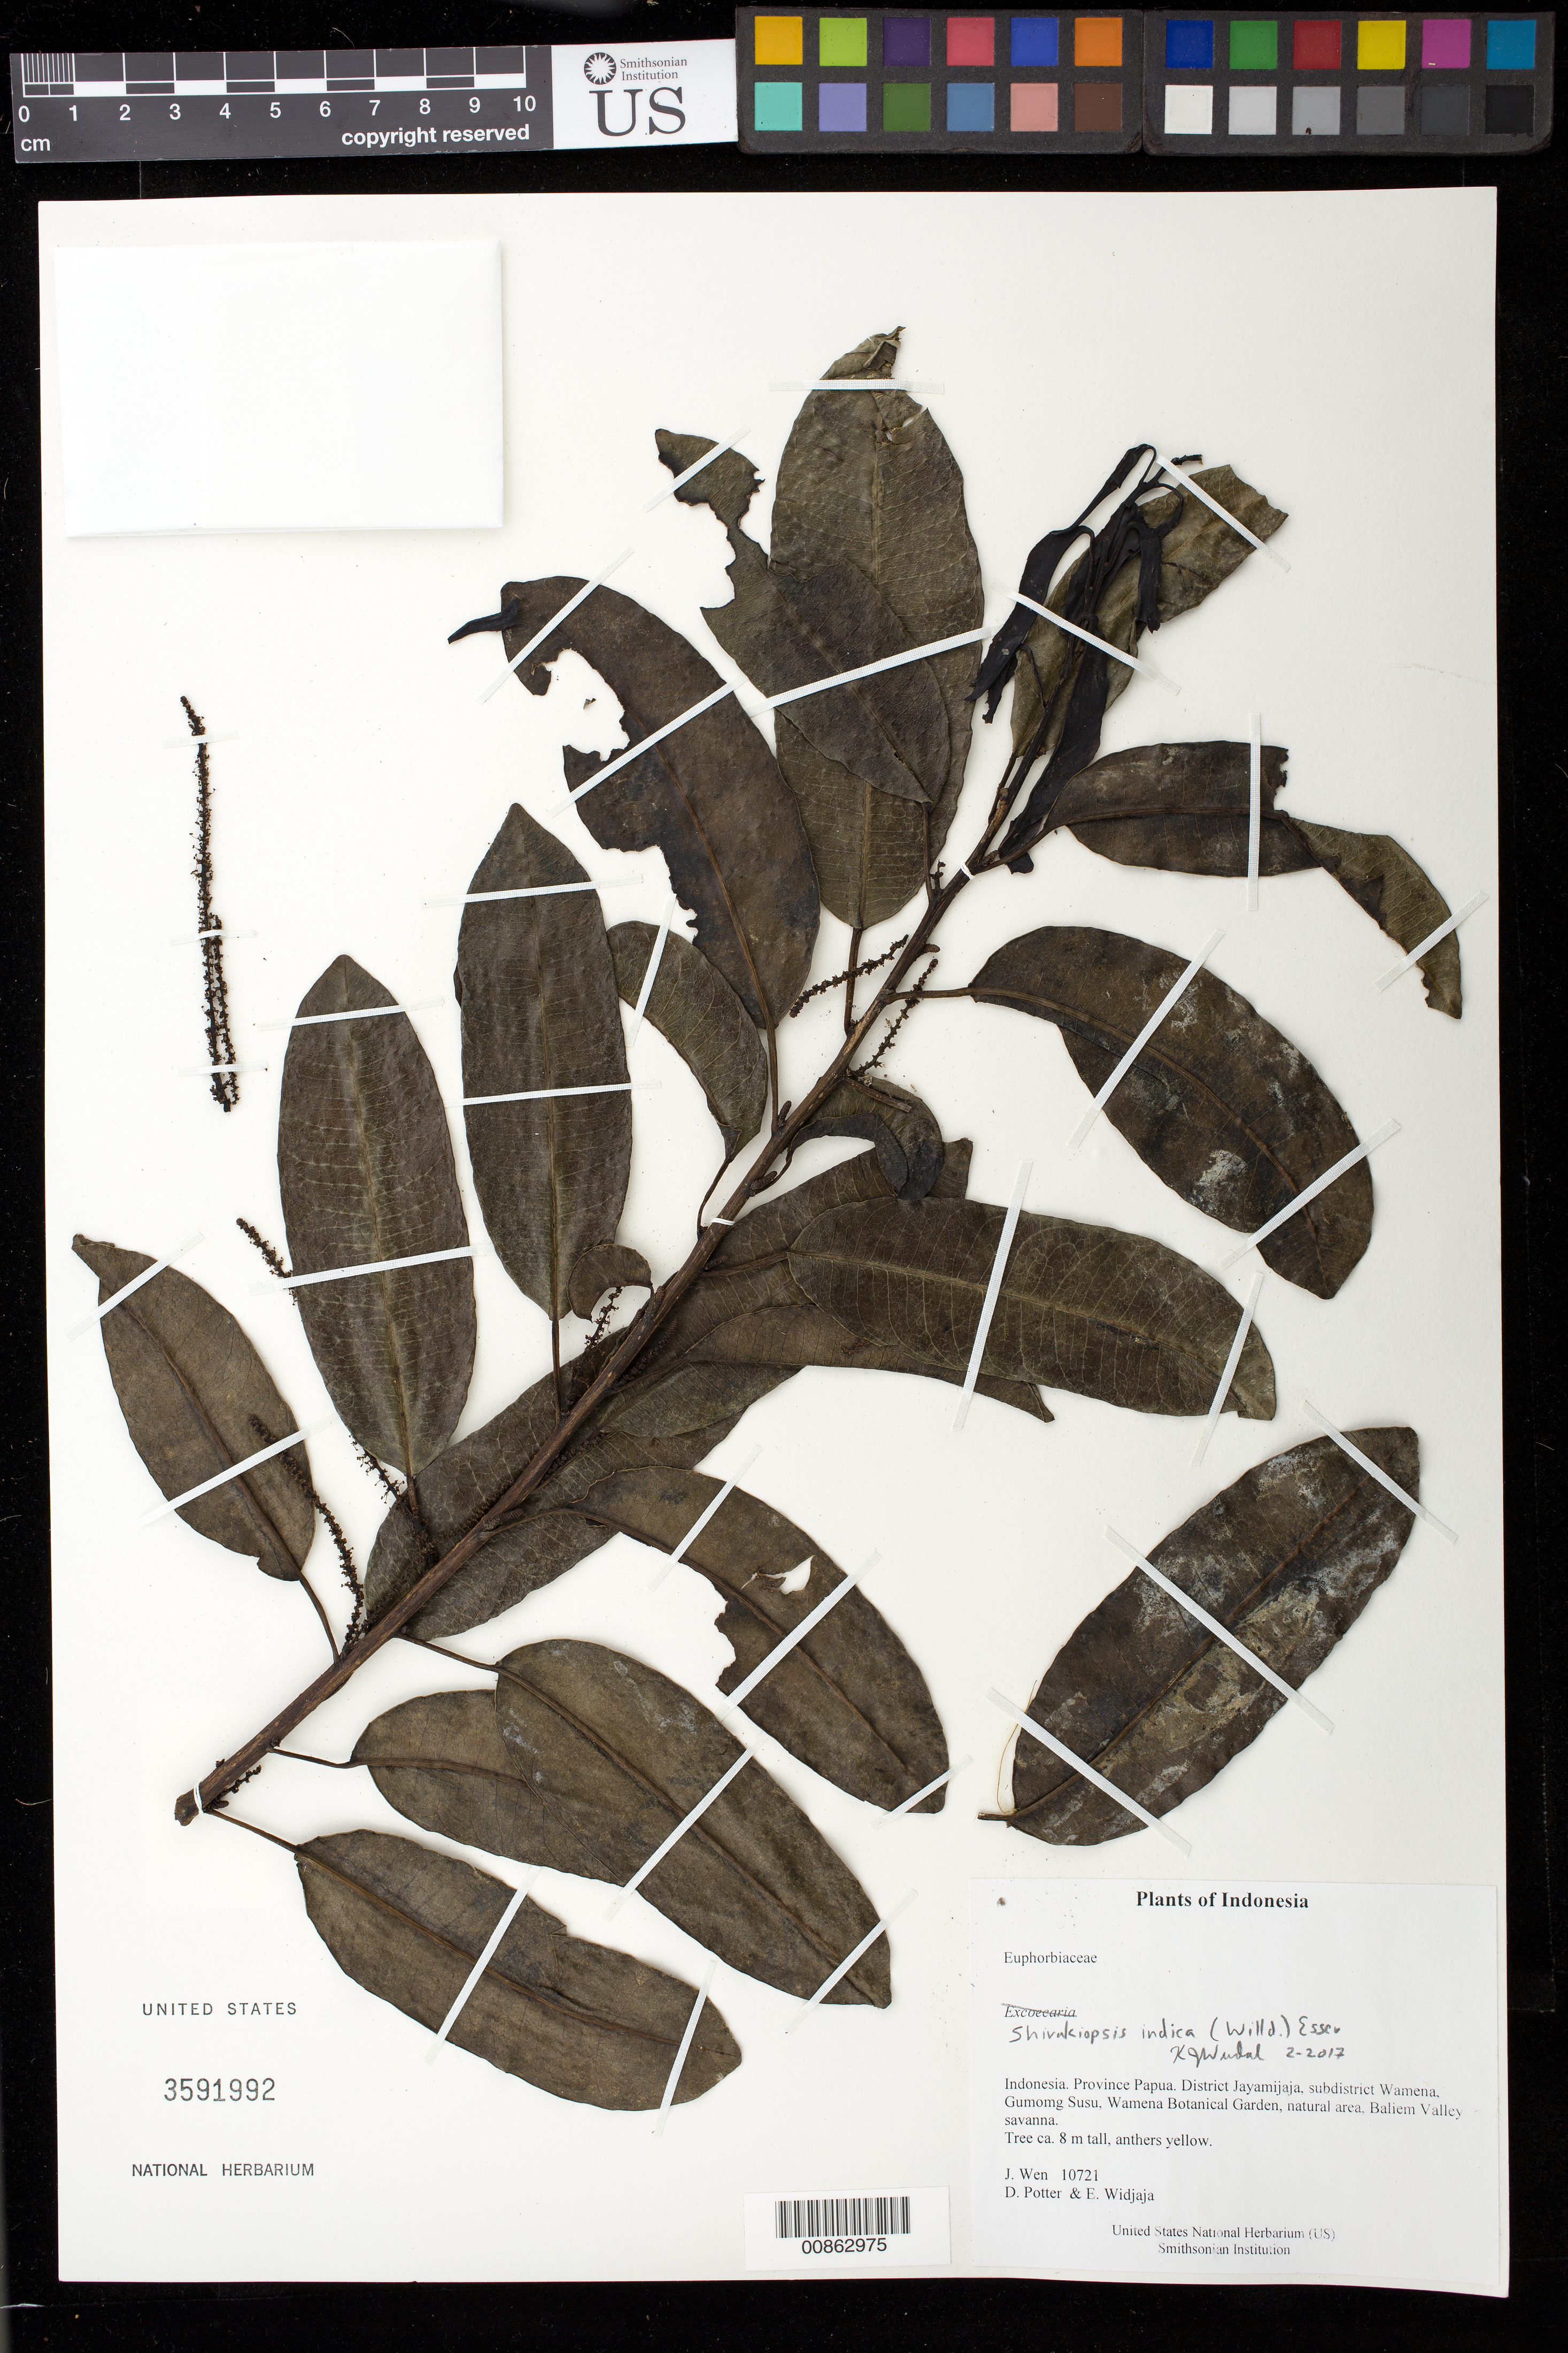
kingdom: Plantae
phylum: Tracheophyta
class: Magnoliopsida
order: Malpighiales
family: Euphorbiaceae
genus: Shirakiopsis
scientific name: Shirakiopsis indica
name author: (Willd.) Esser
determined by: Wurdack, Kenneth J., (US), Smithsonian Institution - National Museum of Natural History (UNITED STATES)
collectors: J. Wen, D. Potter & E. A. Widjaja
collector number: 10721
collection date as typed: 09 Nov 2008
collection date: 2008-11-09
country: Indonesia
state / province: Papua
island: New Guinea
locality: District Jayamijaja, subdistrict Wamena, Gumomg Susu, Wamena Botanical Garden, natural area, Baliem Valley savanna. Irian Barat.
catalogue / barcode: US 3591992